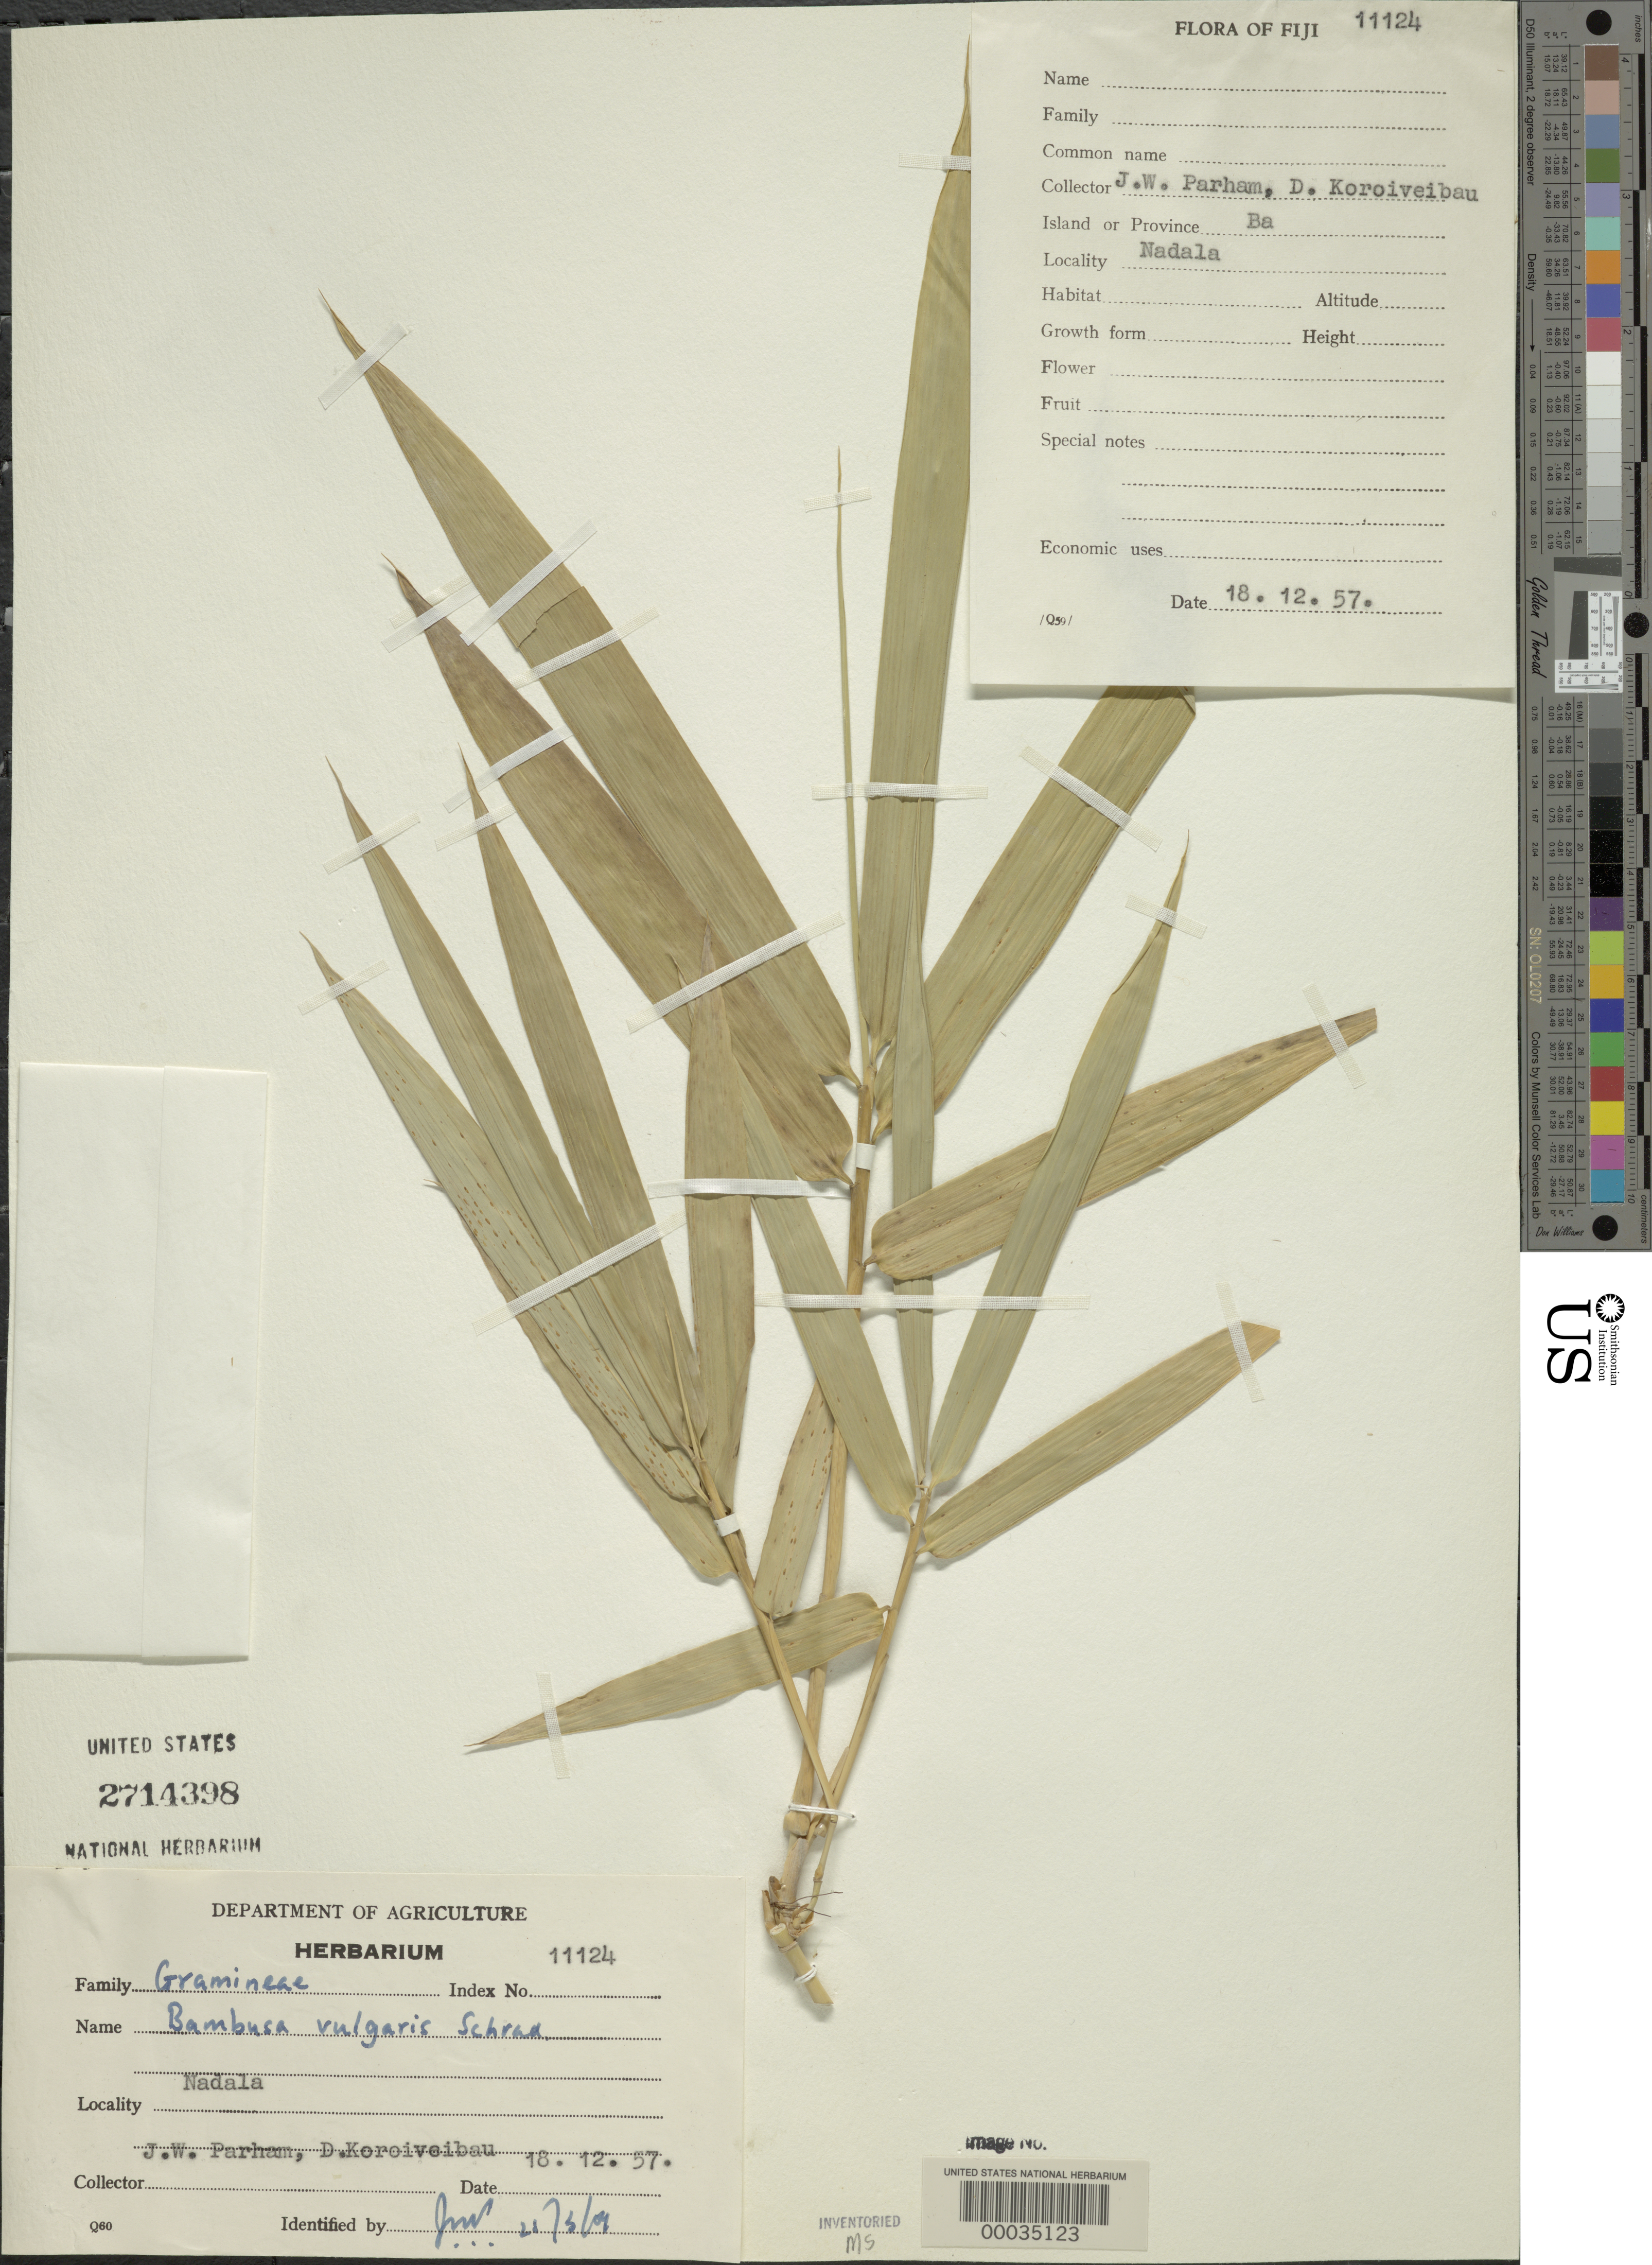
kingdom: Plantae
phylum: Tracheophyta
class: Liliopsida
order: Poales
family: Poaceae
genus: Bambusa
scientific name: Bambusa vulgaris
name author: Schrad. ex J.C. Wendl.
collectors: J. Parham & D. Koroiveibau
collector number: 11124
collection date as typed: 18 Dec 1957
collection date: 1957-12-18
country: Fiji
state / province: Western Division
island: Viti Levu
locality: Nadala, ba [ba = Mba Prov.]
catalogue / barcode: US 2714398